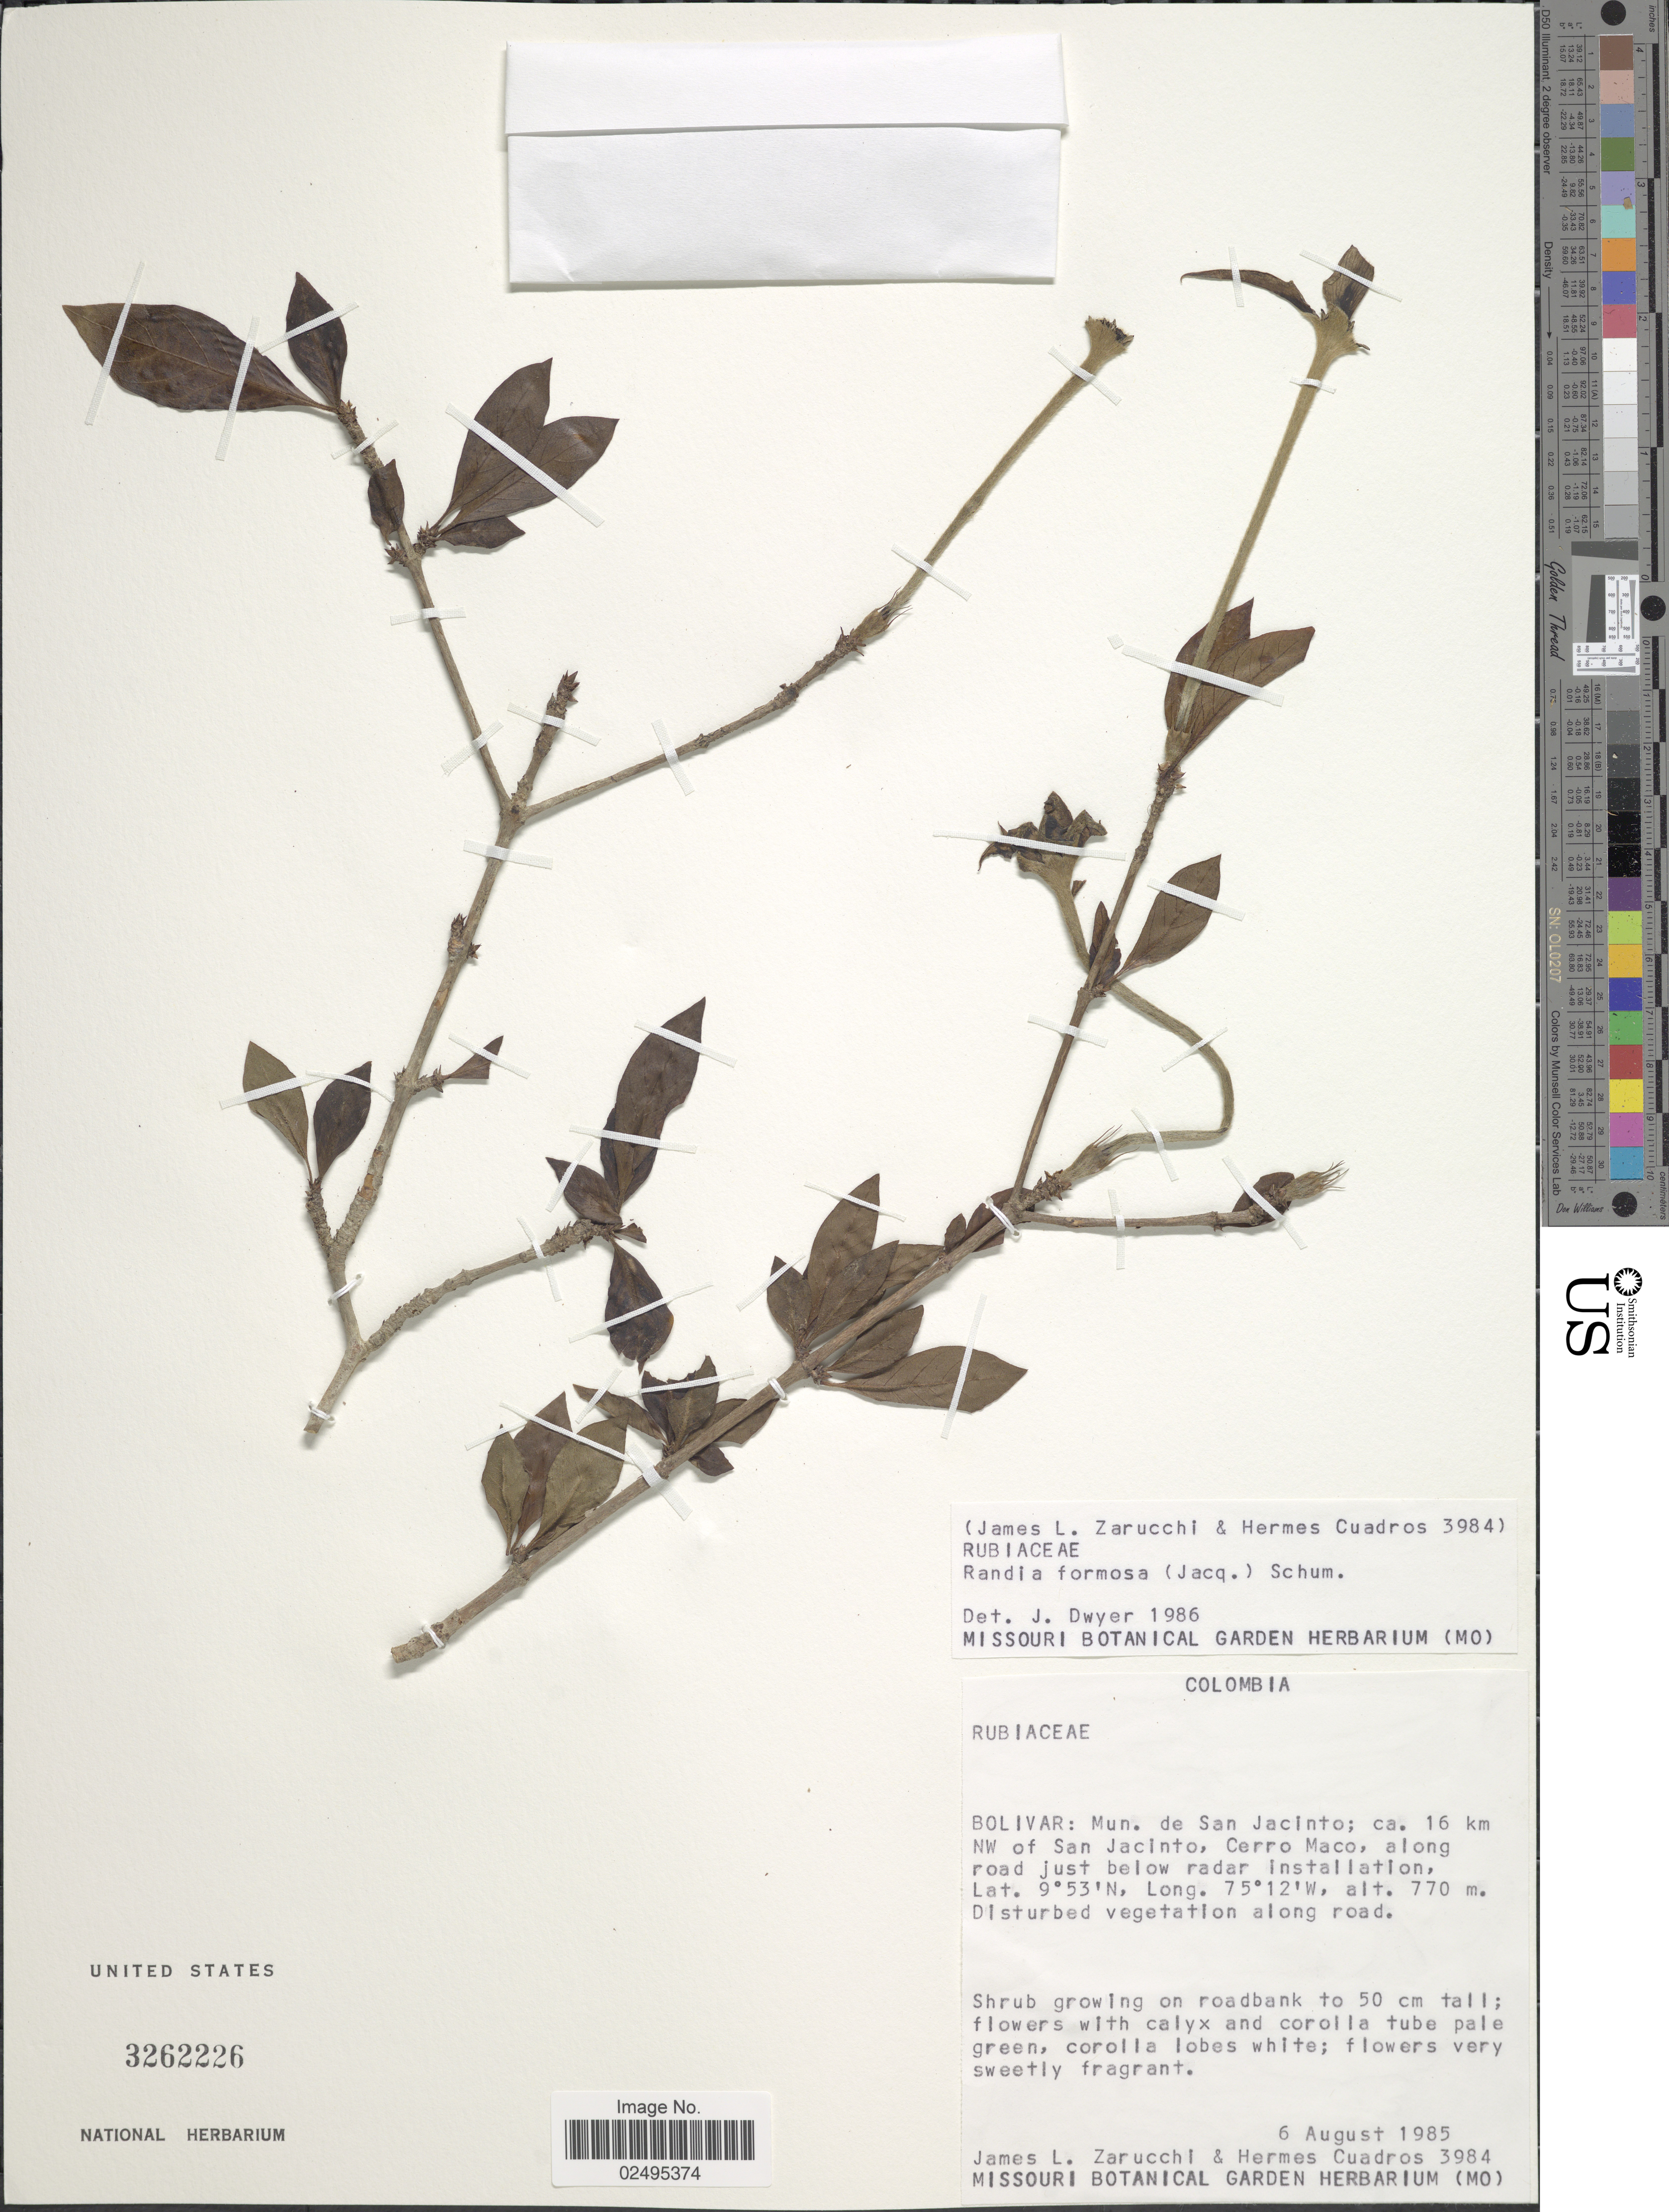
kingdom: Plantae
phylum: Tracheophyta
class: Magnoliopsida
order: Gentianales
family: Rubiaceae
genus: Rosenbergiodendron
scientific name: Rosenbergiodendron formosum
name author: (Jacq.) Fagerl.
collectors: J. L. Zarucchi & H. Cuadros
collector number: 3984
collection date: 1985-08-06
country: Colombia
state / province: Bolívar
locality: Mun, de san Jacinto: 16 km NW of San Jacinto, Cerro Maco, along road just below radar installation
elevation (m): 770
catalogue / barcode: US 3262226